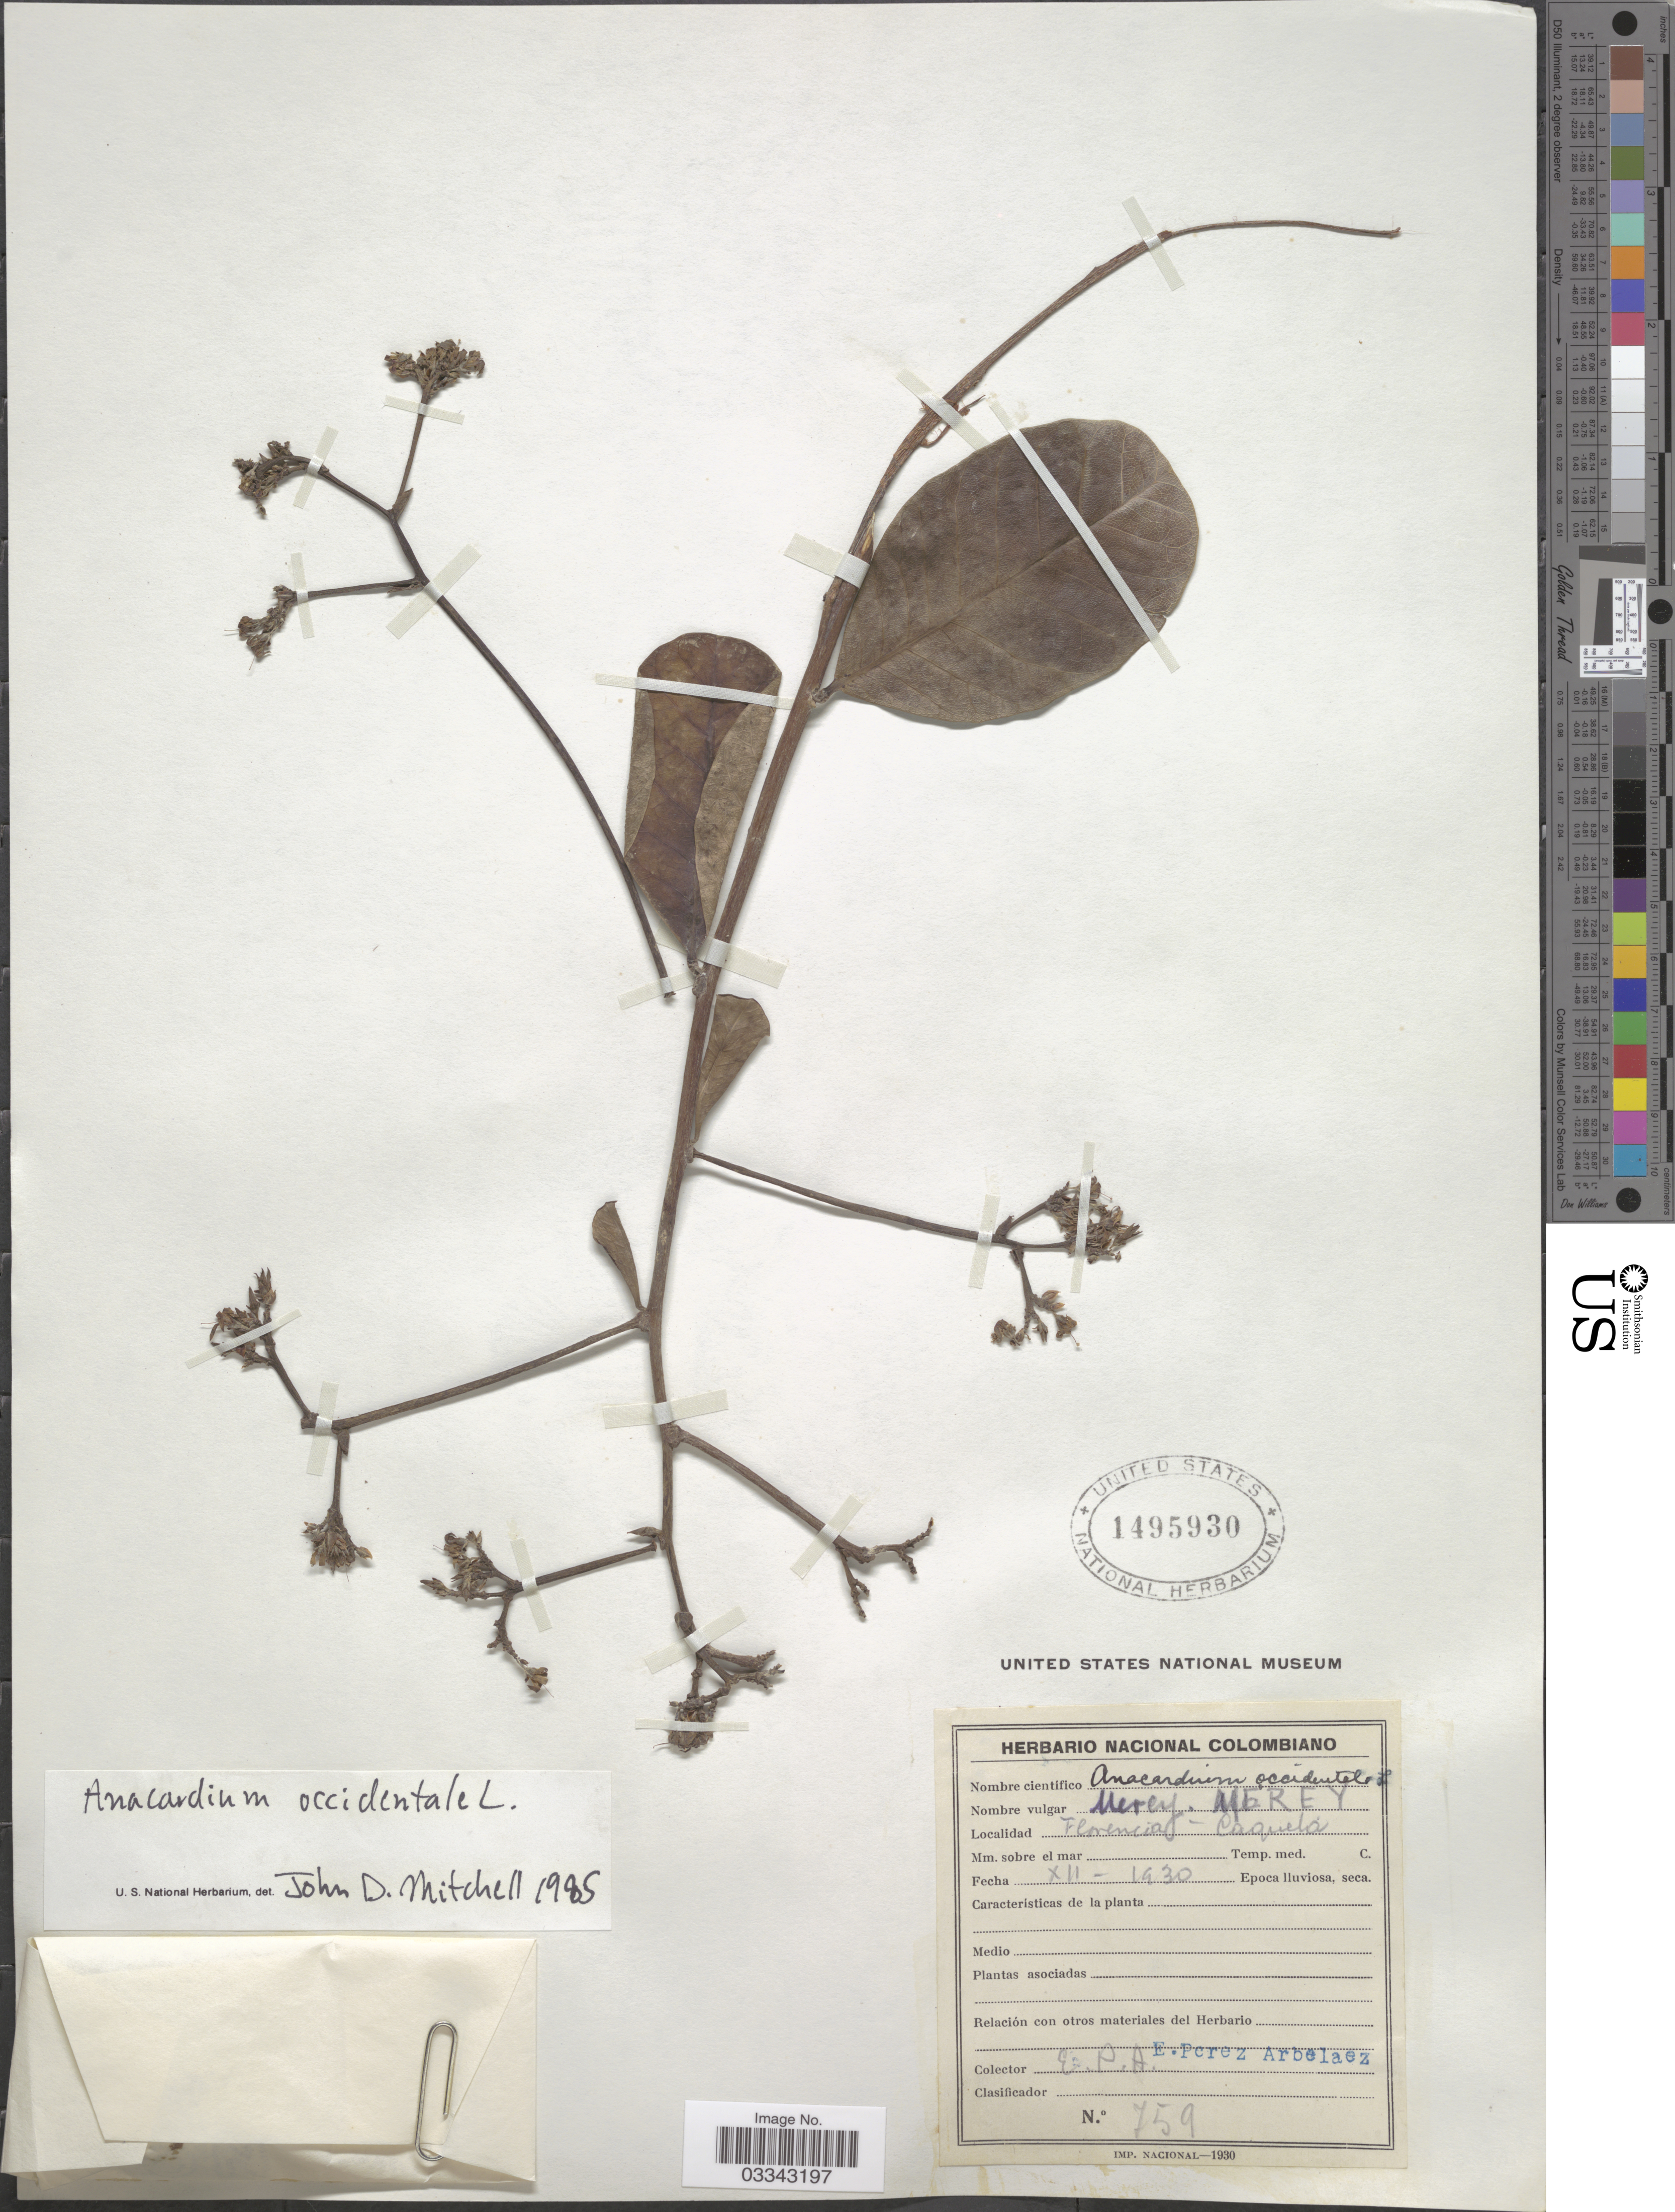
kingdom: Plantae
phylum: Tracheophyta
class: Magnoliopsida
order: Sapindales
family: Anacardiaceae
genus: Anacardium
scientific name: Anacardium occidentale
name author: L.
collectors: E. Pérez Arbeláez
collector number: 759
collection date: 1930-12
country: Colombia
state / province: Caquetá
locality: Florencia.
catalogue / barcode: US 1495930